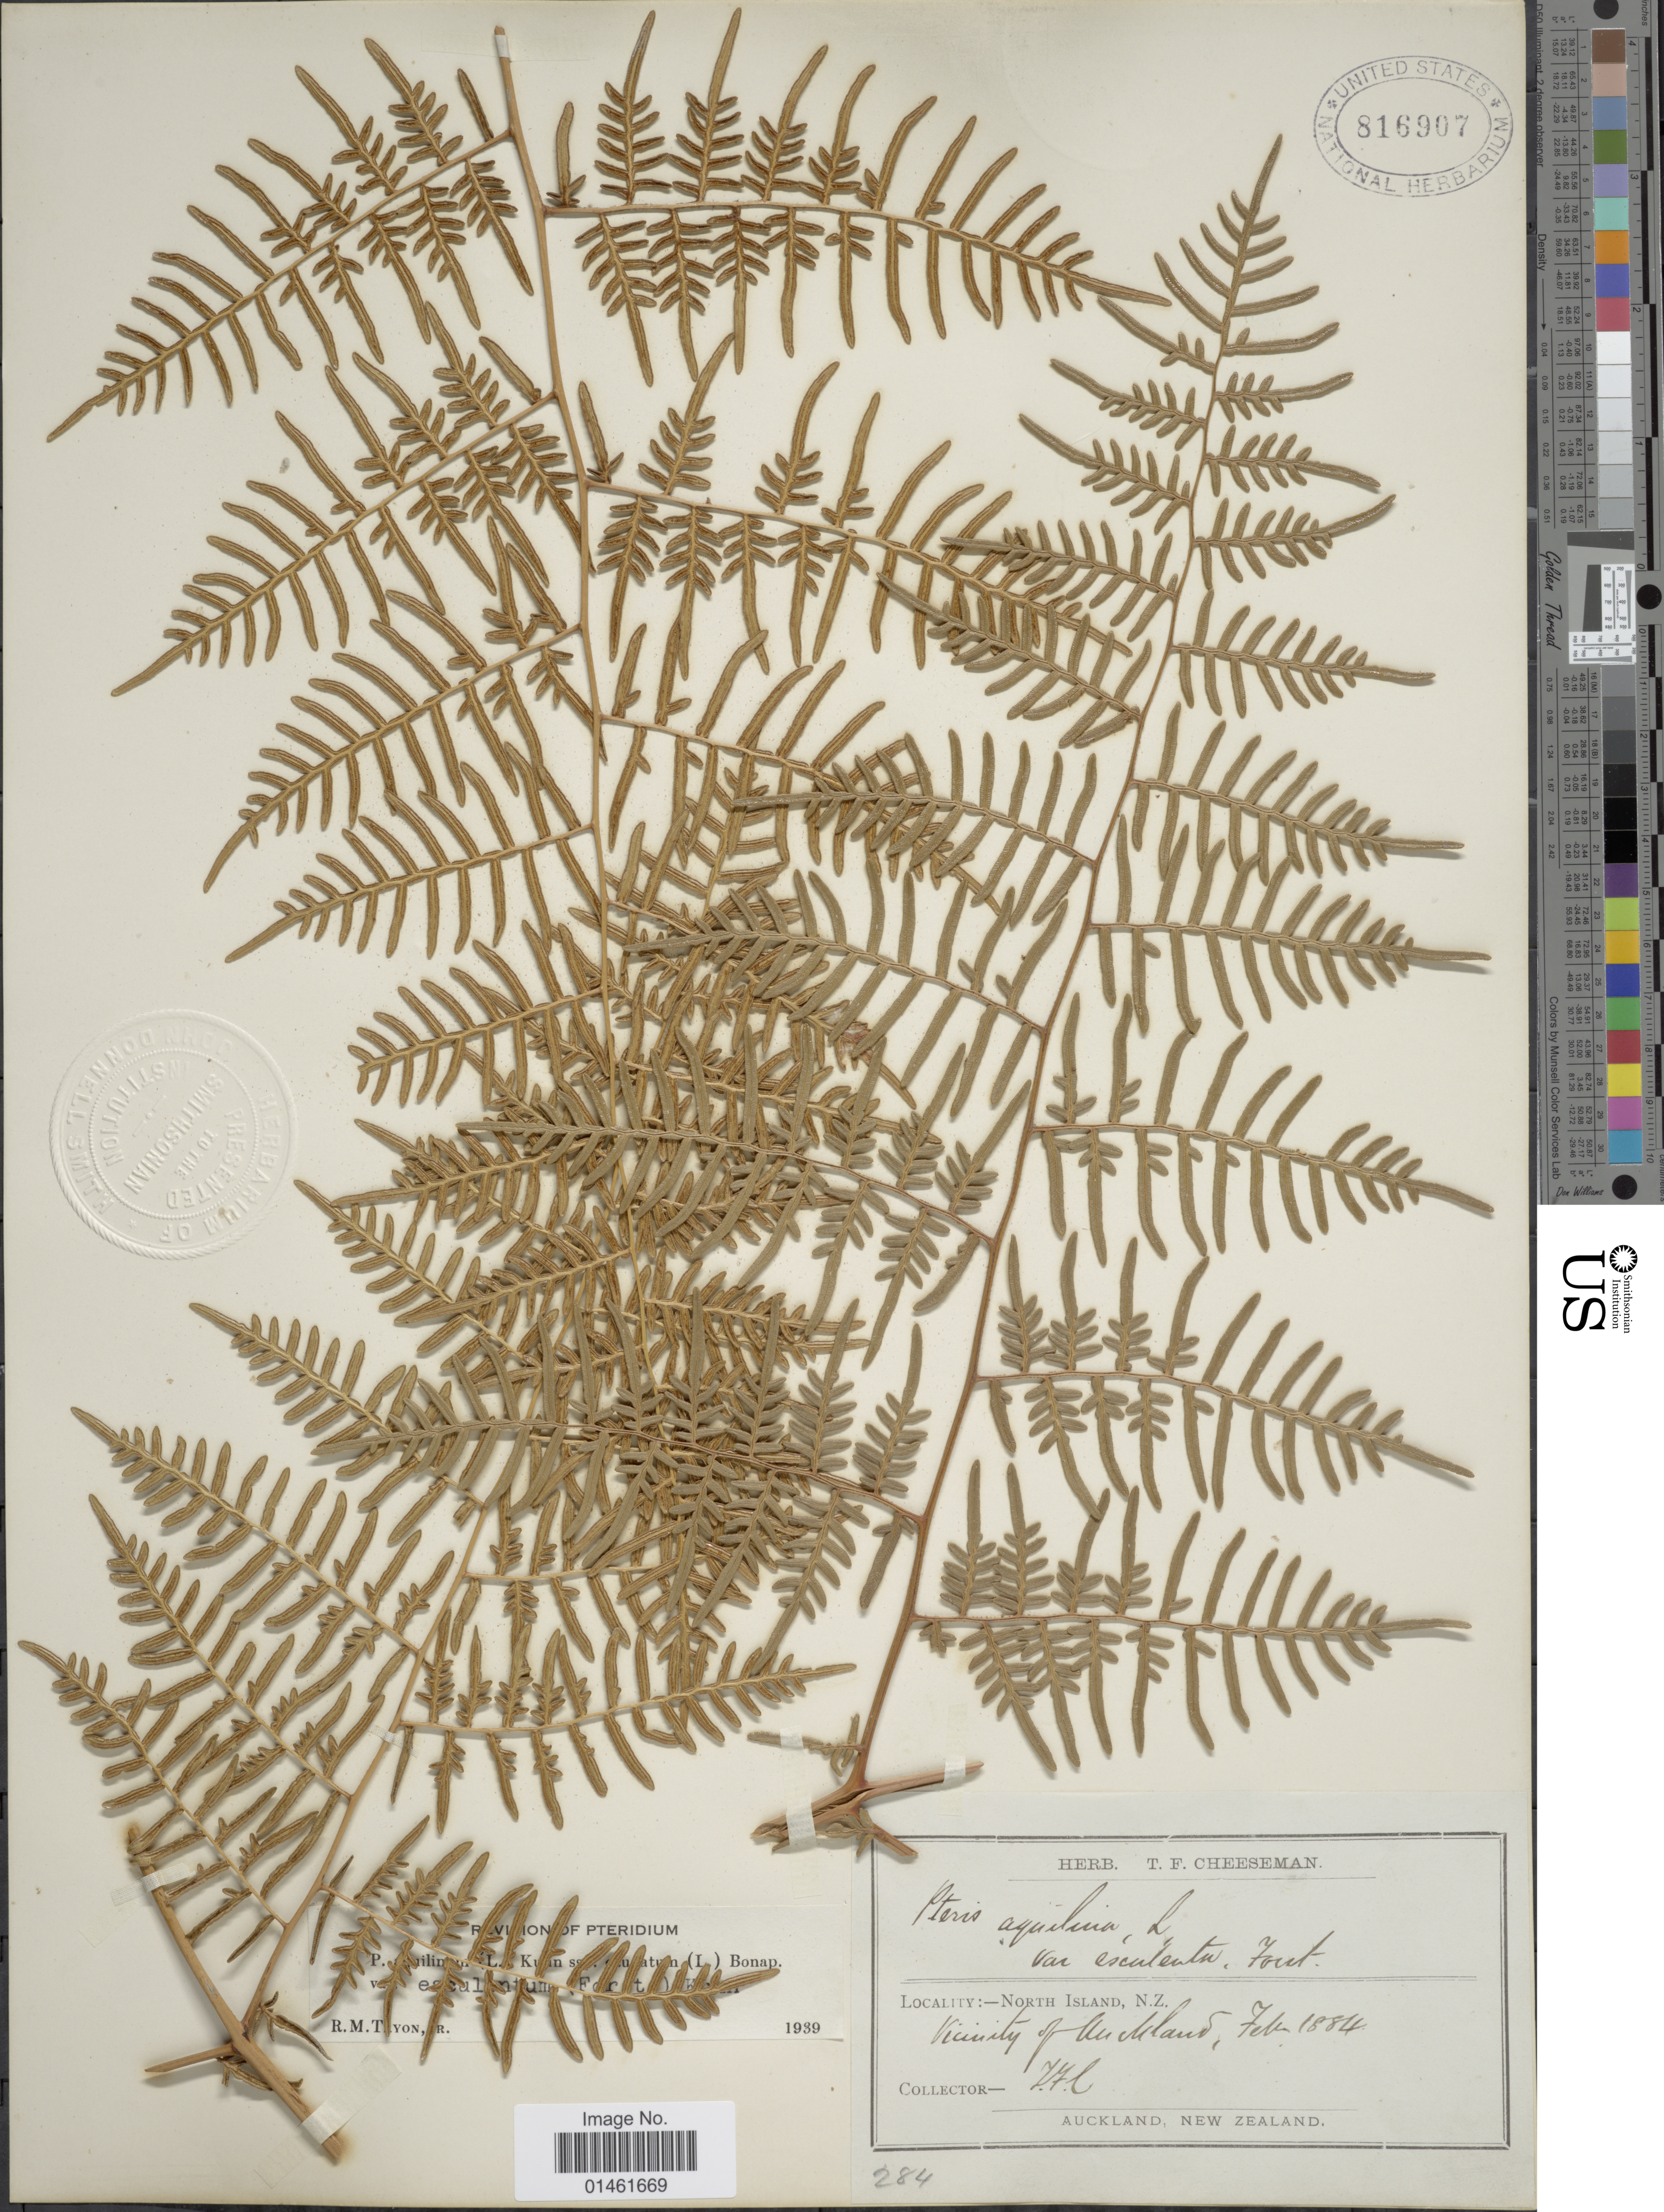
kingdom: Plantae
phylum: Tracheophyta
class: Polypodiopsida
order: Polypodiales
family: Dennstaedtiaceae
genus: Pteridium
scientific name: Pteridium esculentum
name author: (G. Forst.) Cockayne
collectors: T. F. Cheeseman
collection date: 1884-02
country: New Zealand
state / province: Auckland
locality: North Island, N. Z., vicinity of Auckland,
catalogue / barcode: US 816907